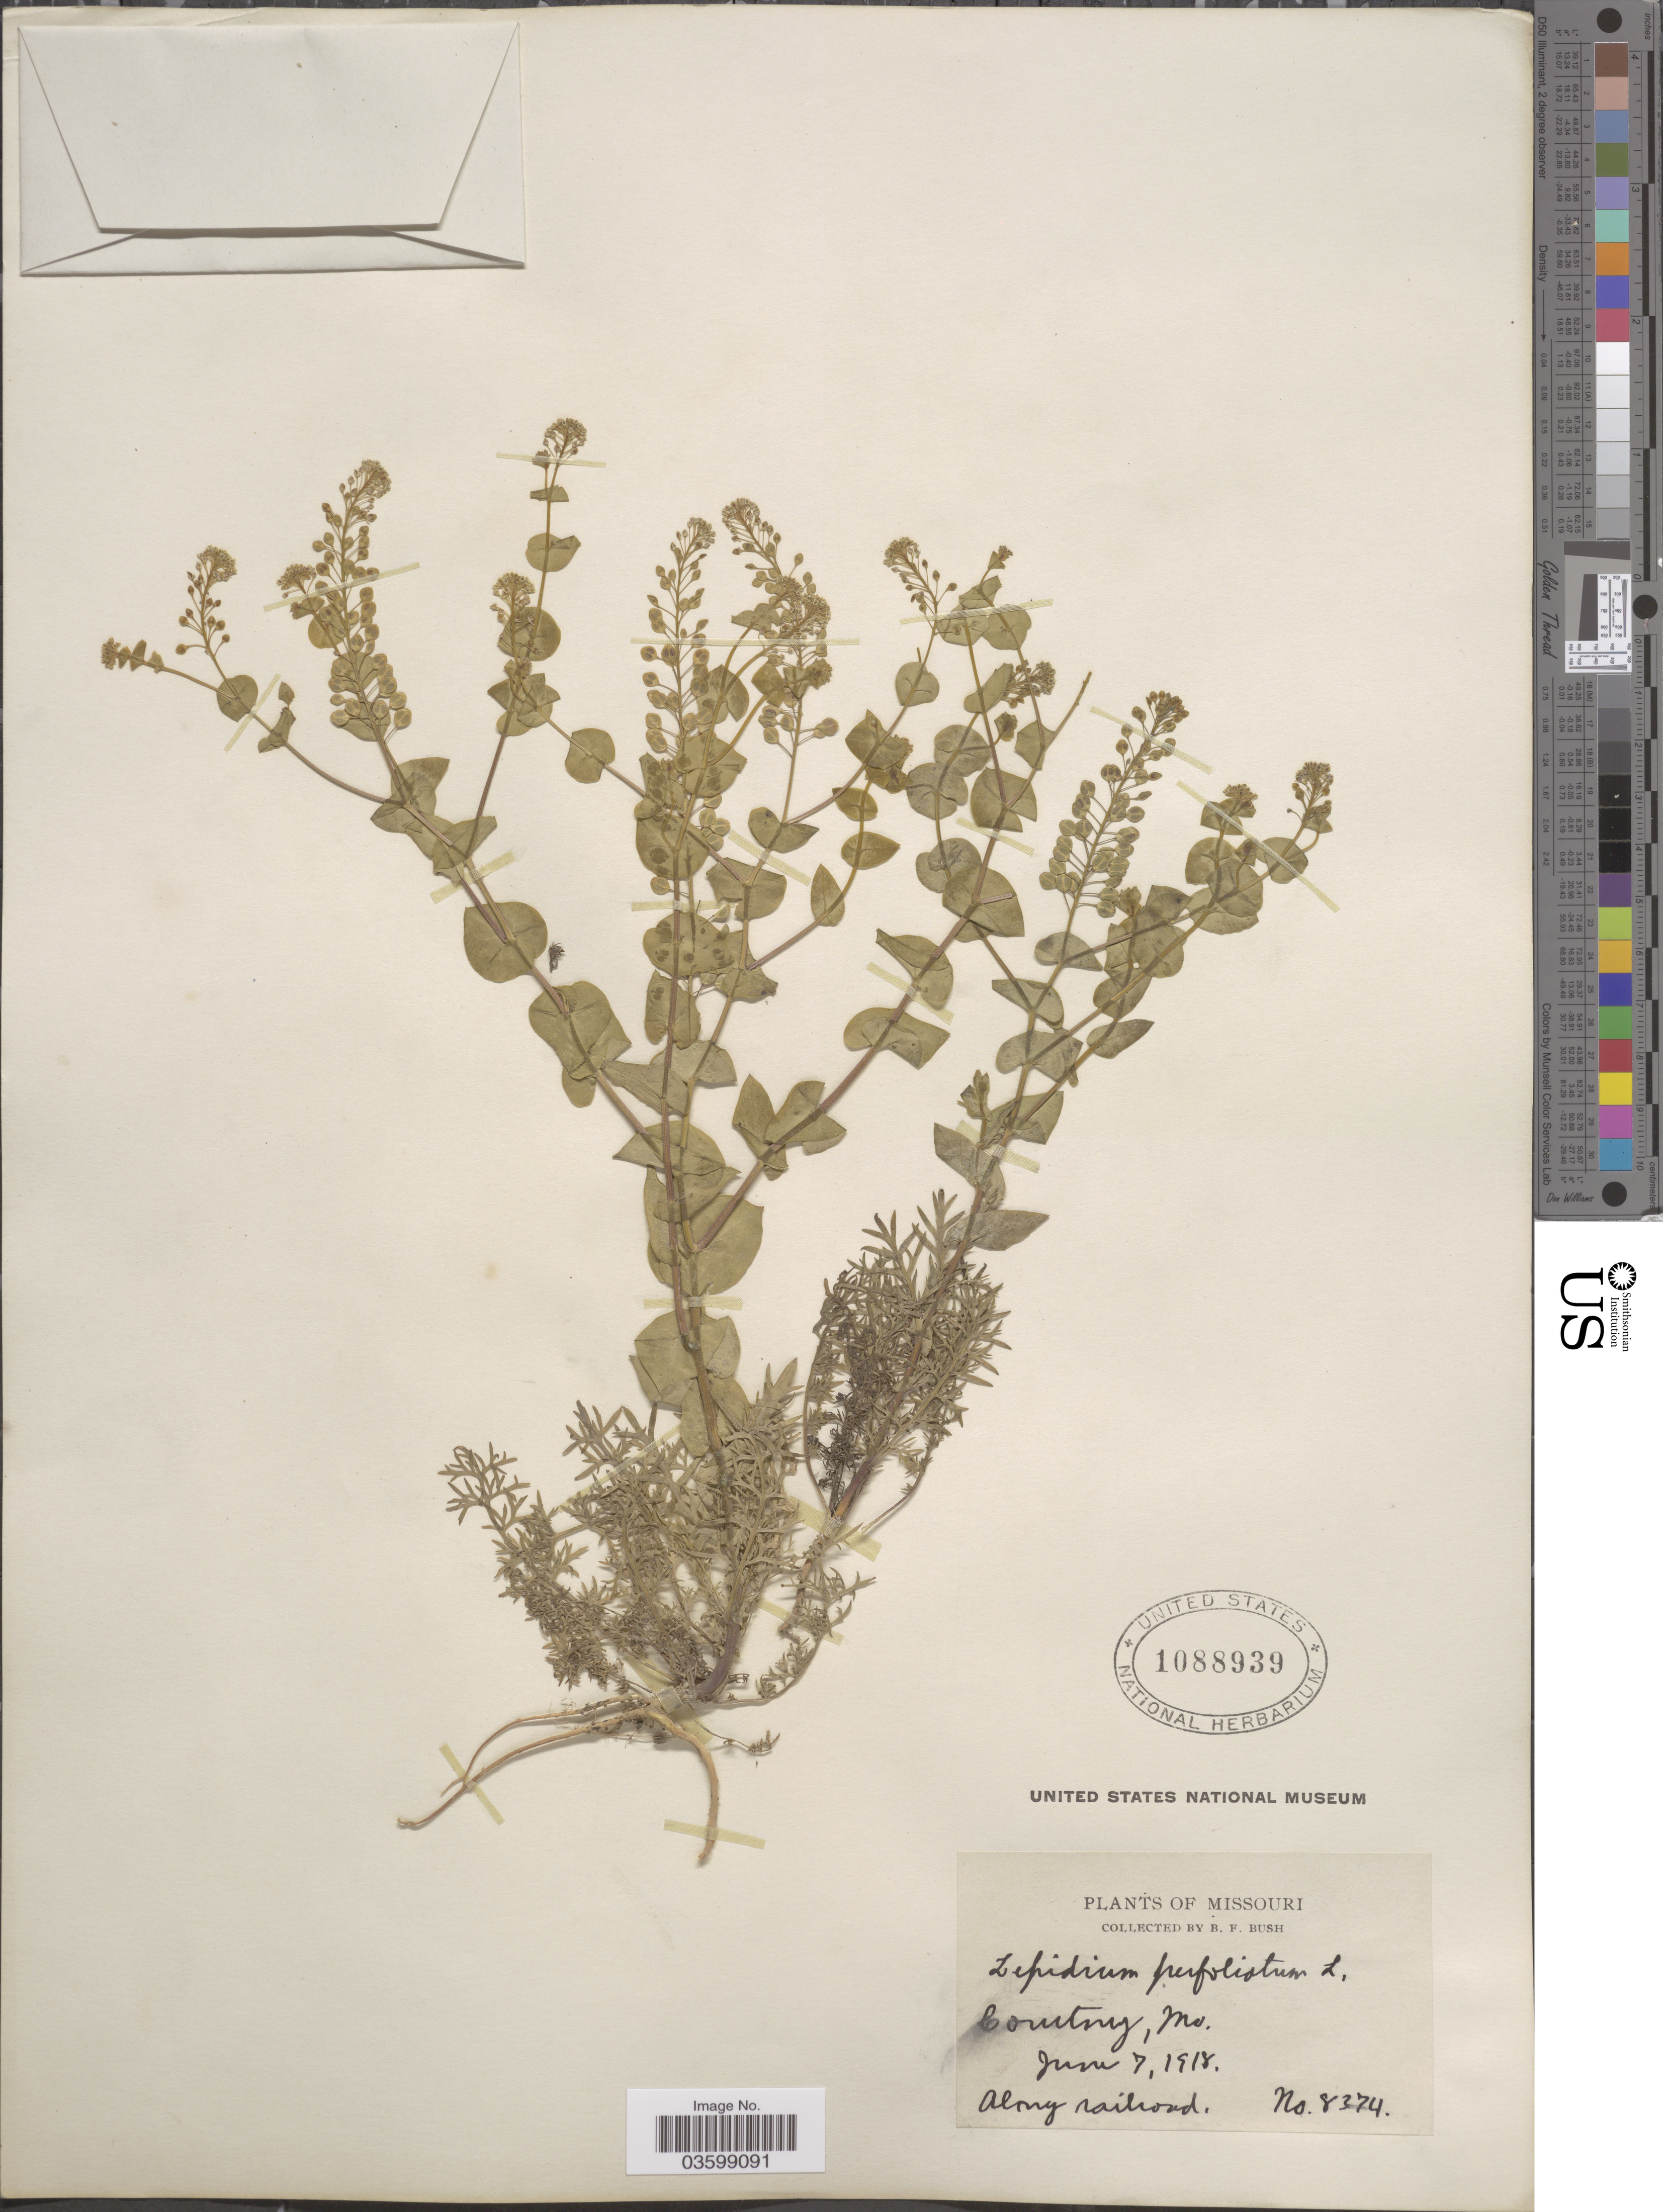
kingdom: Plantae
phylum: Tracheophyta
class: Magnoliopsida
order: Brassicales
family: Brassicaceae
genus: Lepidium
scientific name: Lepidium perfoliatum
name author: L.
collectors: B. F. Bush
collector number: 8374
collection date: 1918-06-07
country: United States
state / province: Missouri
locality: Courtney.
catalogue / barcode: US 1088939